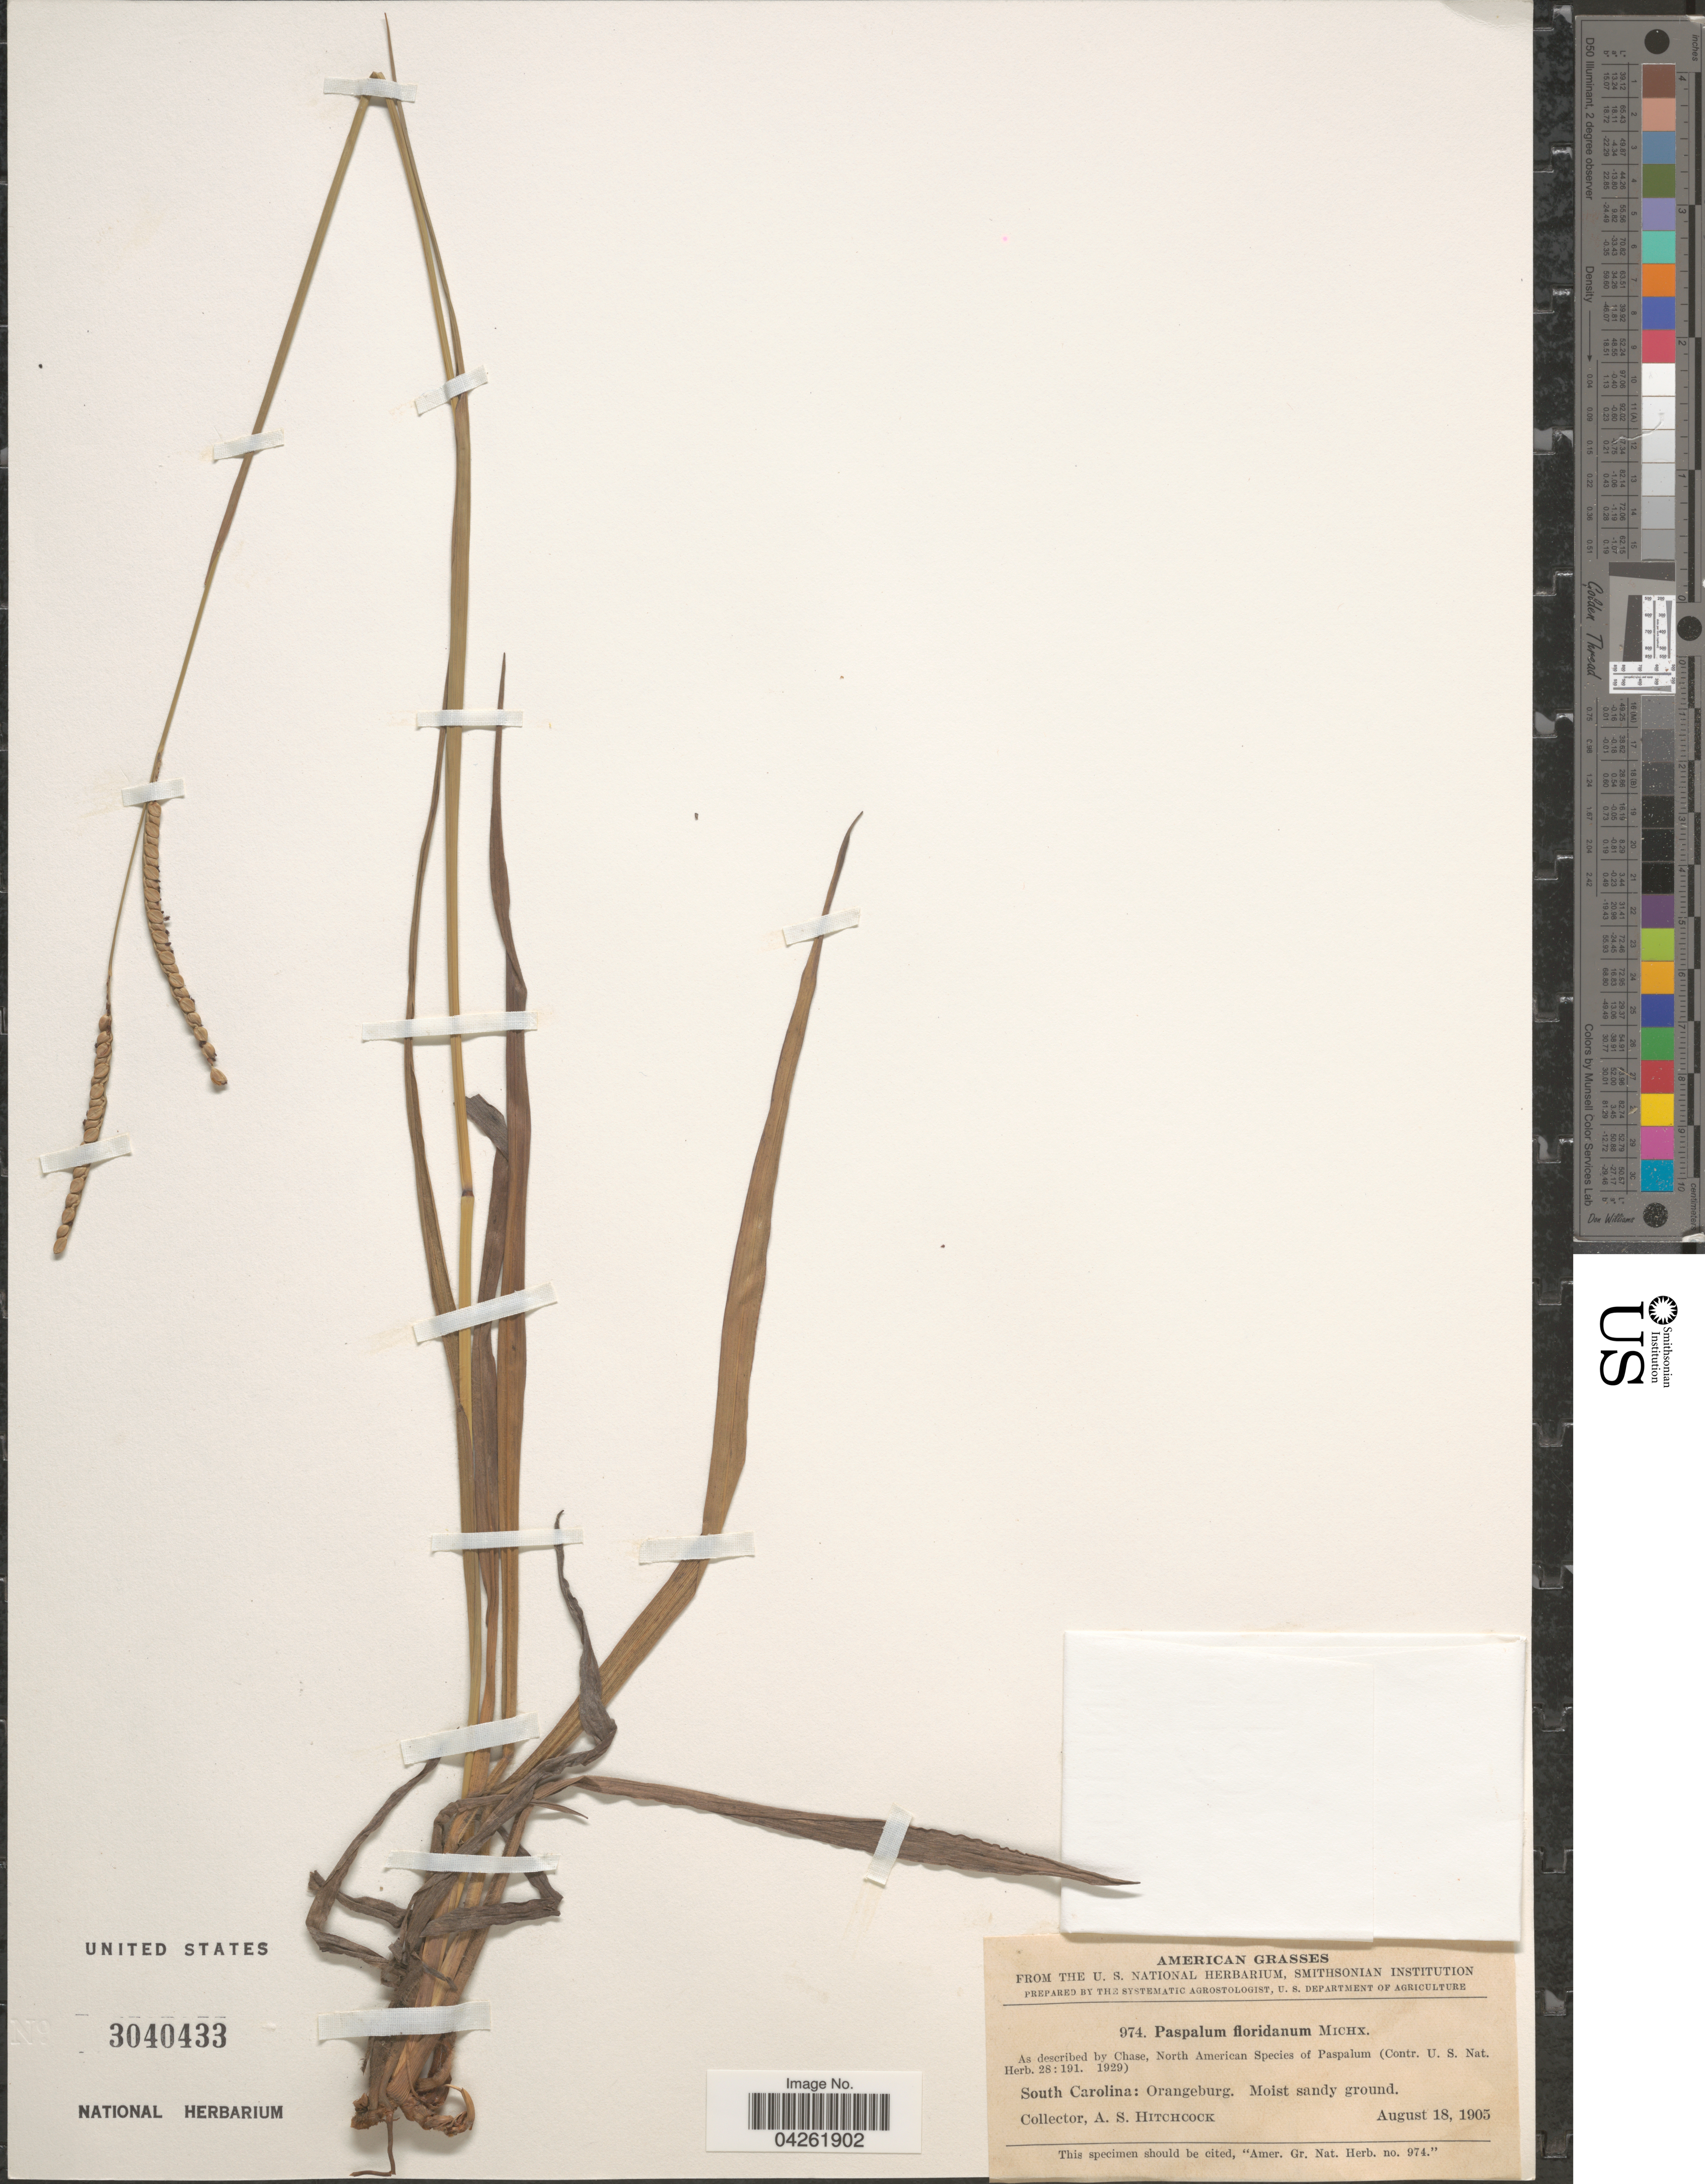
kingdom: Plantae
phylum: Tracheophyta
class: Liliopsida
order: Poales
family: Poaceae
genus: Paspalum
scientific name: Paspalum floridanum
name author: Michx.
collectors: A. S. Hitchcock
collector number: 974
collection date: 1905-08-18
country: United States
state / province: South Carolina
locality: Orangeburg. Moist sandy ground.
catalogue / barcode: US 3040433